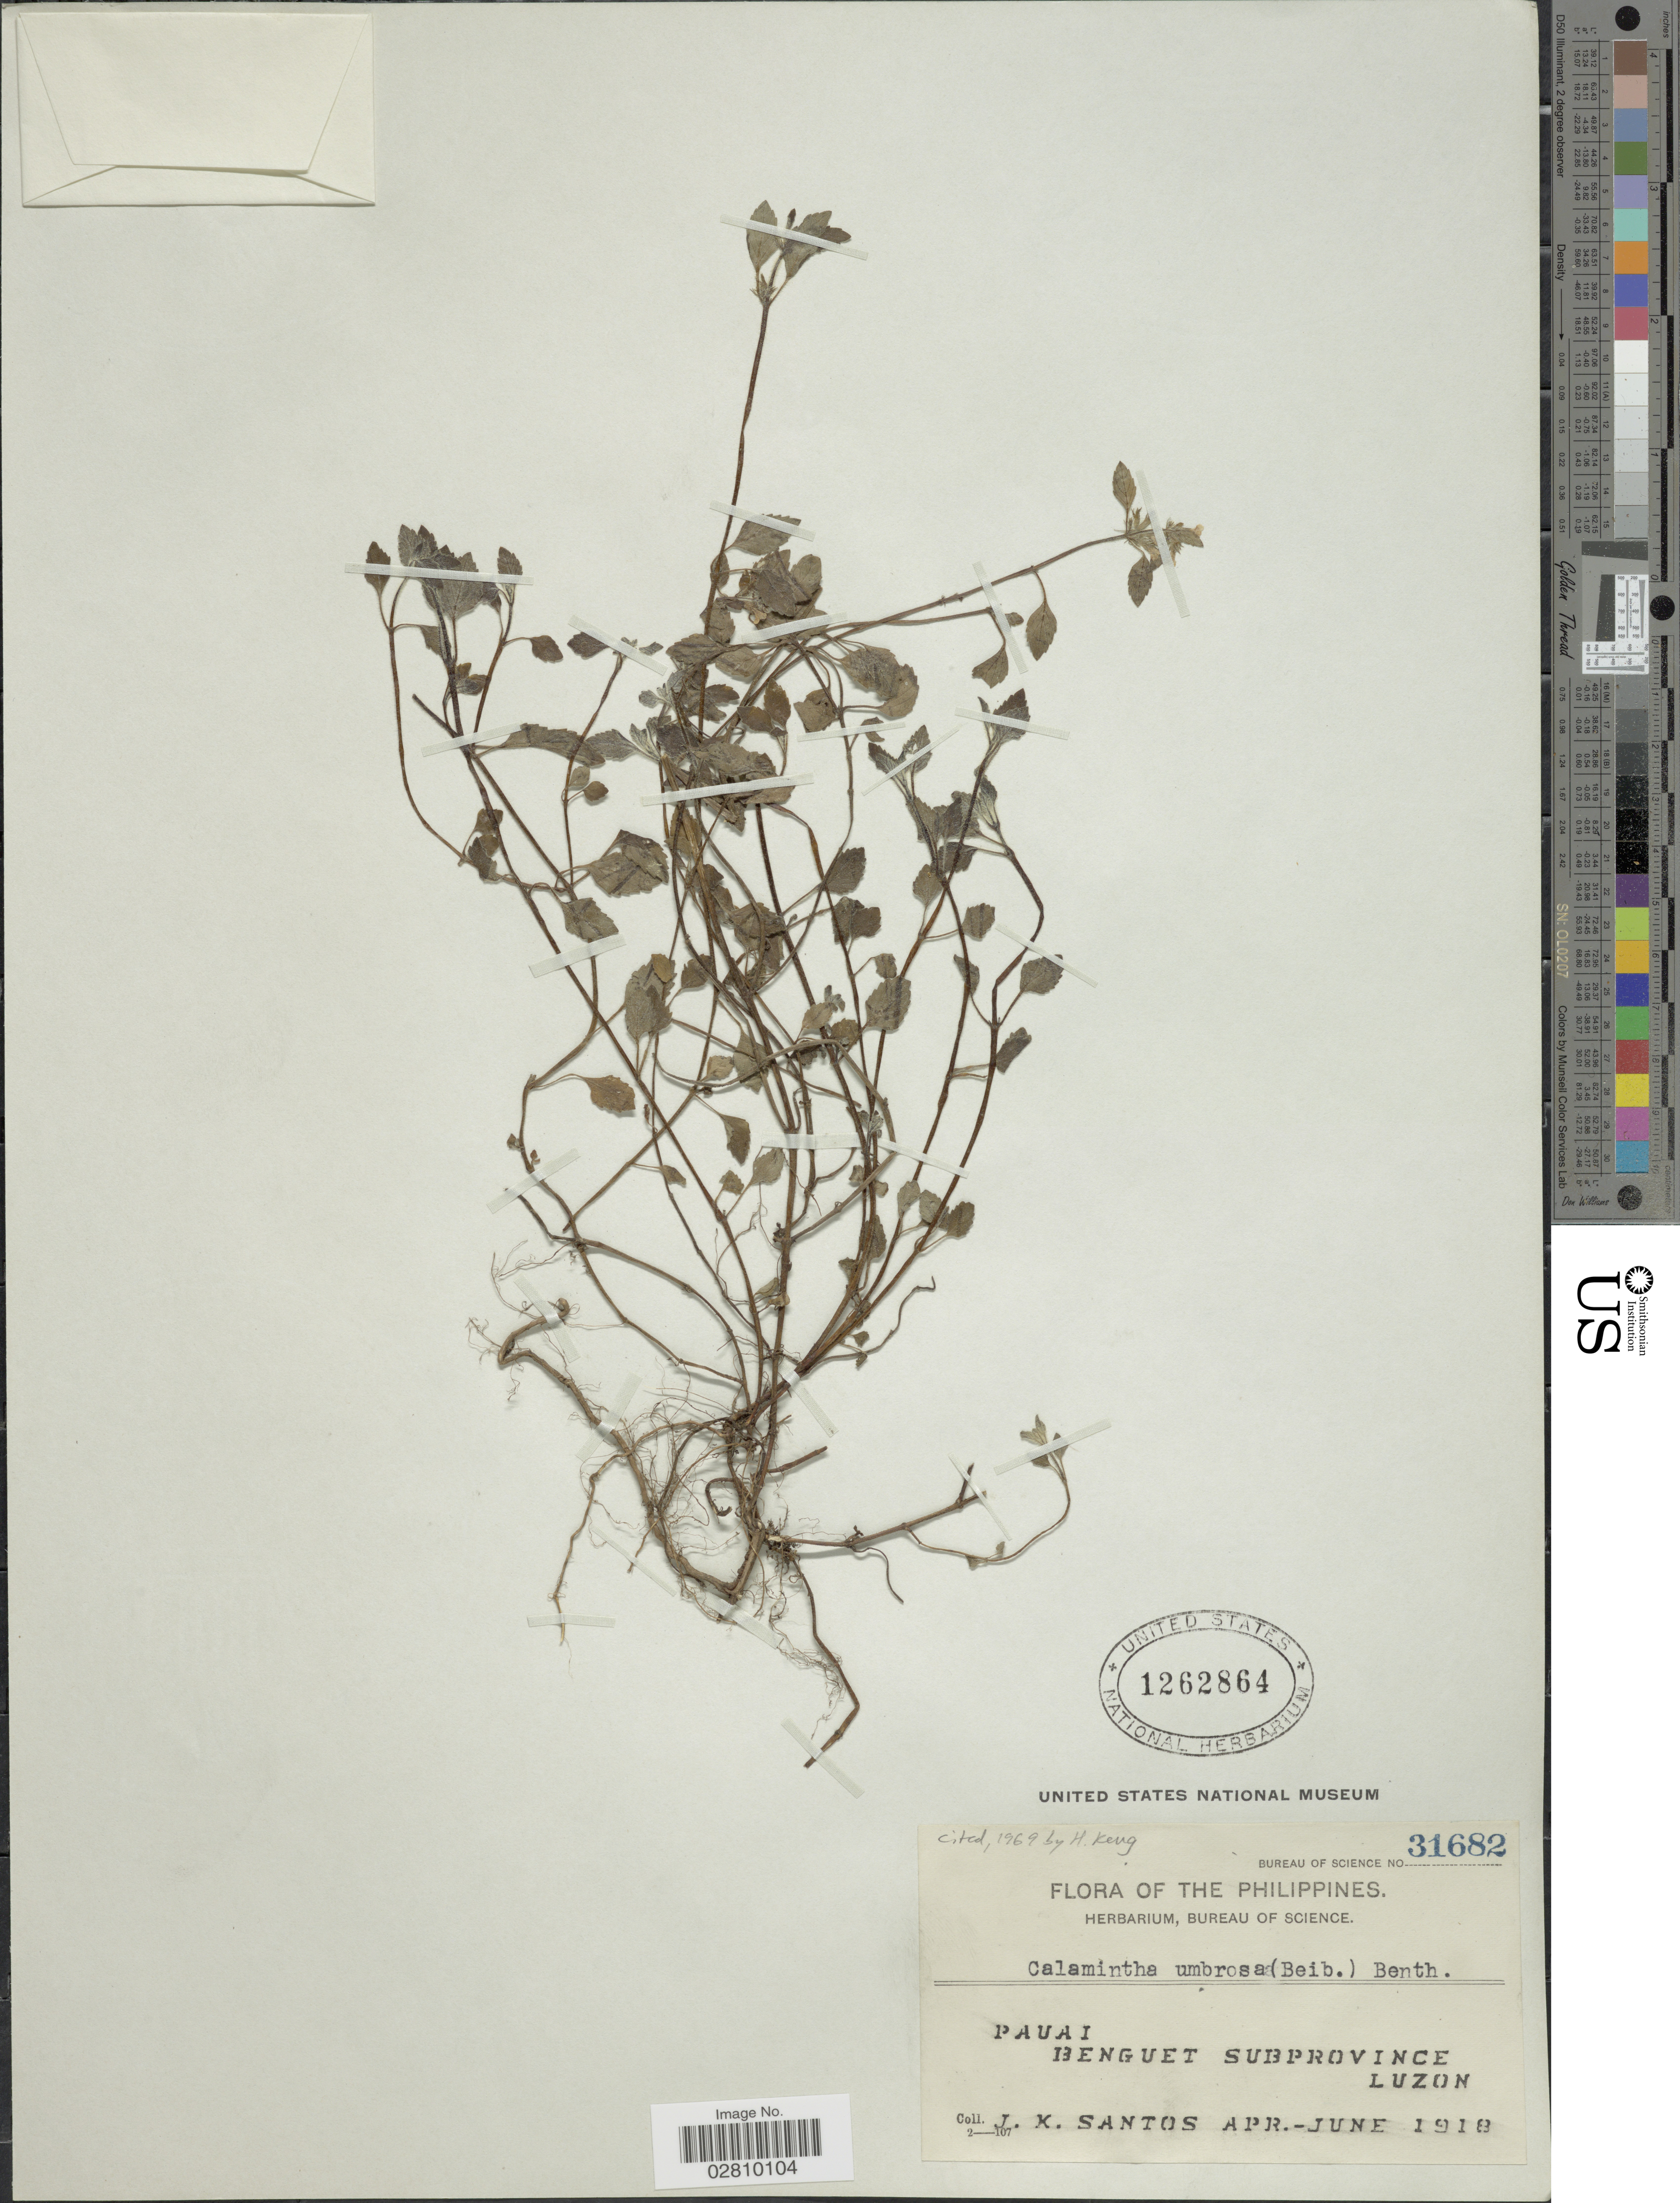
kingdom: Plantae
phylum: Tracheophyta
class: Magnoliopsida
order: Lamiales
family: Lamiaceae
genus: Calamintha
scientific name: Calamintha umbrosa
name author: (M. Bieb.) Rchb.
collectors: J. K. Santos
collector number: Bureau of Science 31682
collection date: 1918-04/1918-06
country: Philippines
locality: Pauai, Benguet Subprovince, Luzon.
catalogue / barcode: US 1262864